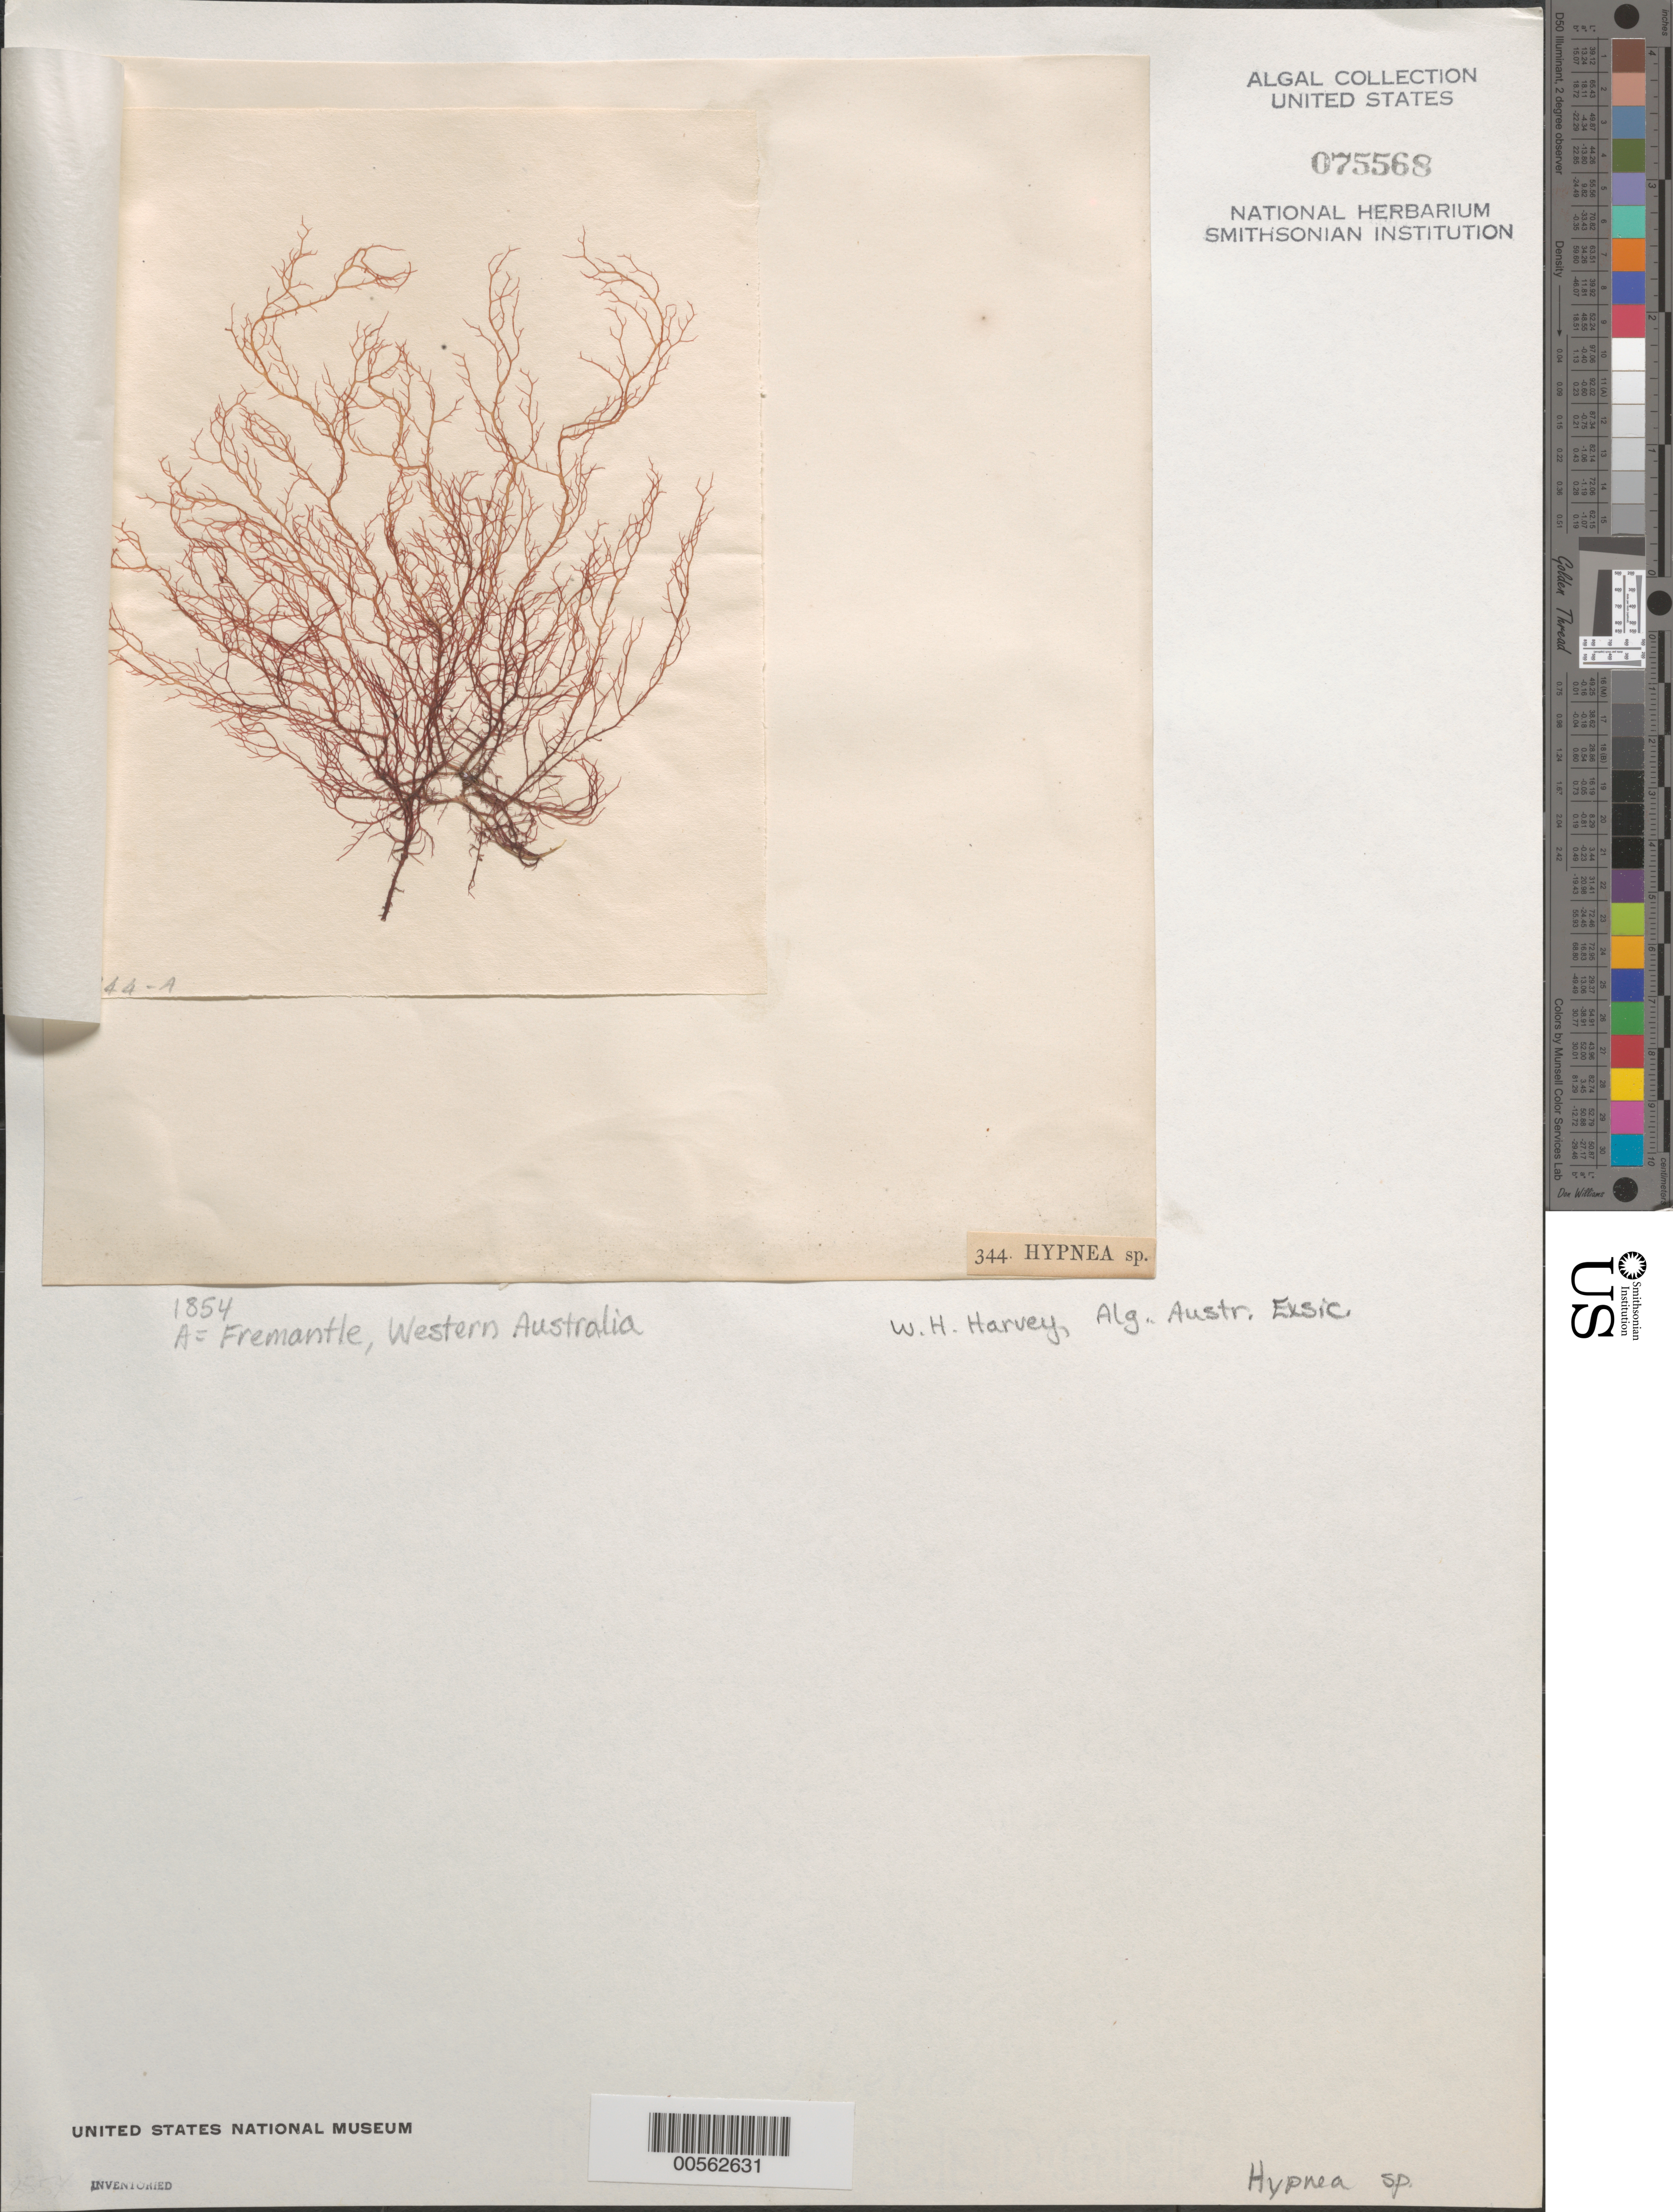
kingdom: Plantae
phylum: Rhodophyta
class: Florideophyceae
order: Gigartinales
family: Cystocloniaceae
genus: Hypnea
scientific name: Hypnea sp.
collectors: W. Harvey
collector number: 344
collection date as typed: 1854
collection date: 1854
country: Australia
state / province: Western Australia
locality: Fremantle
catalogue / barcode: US 75568